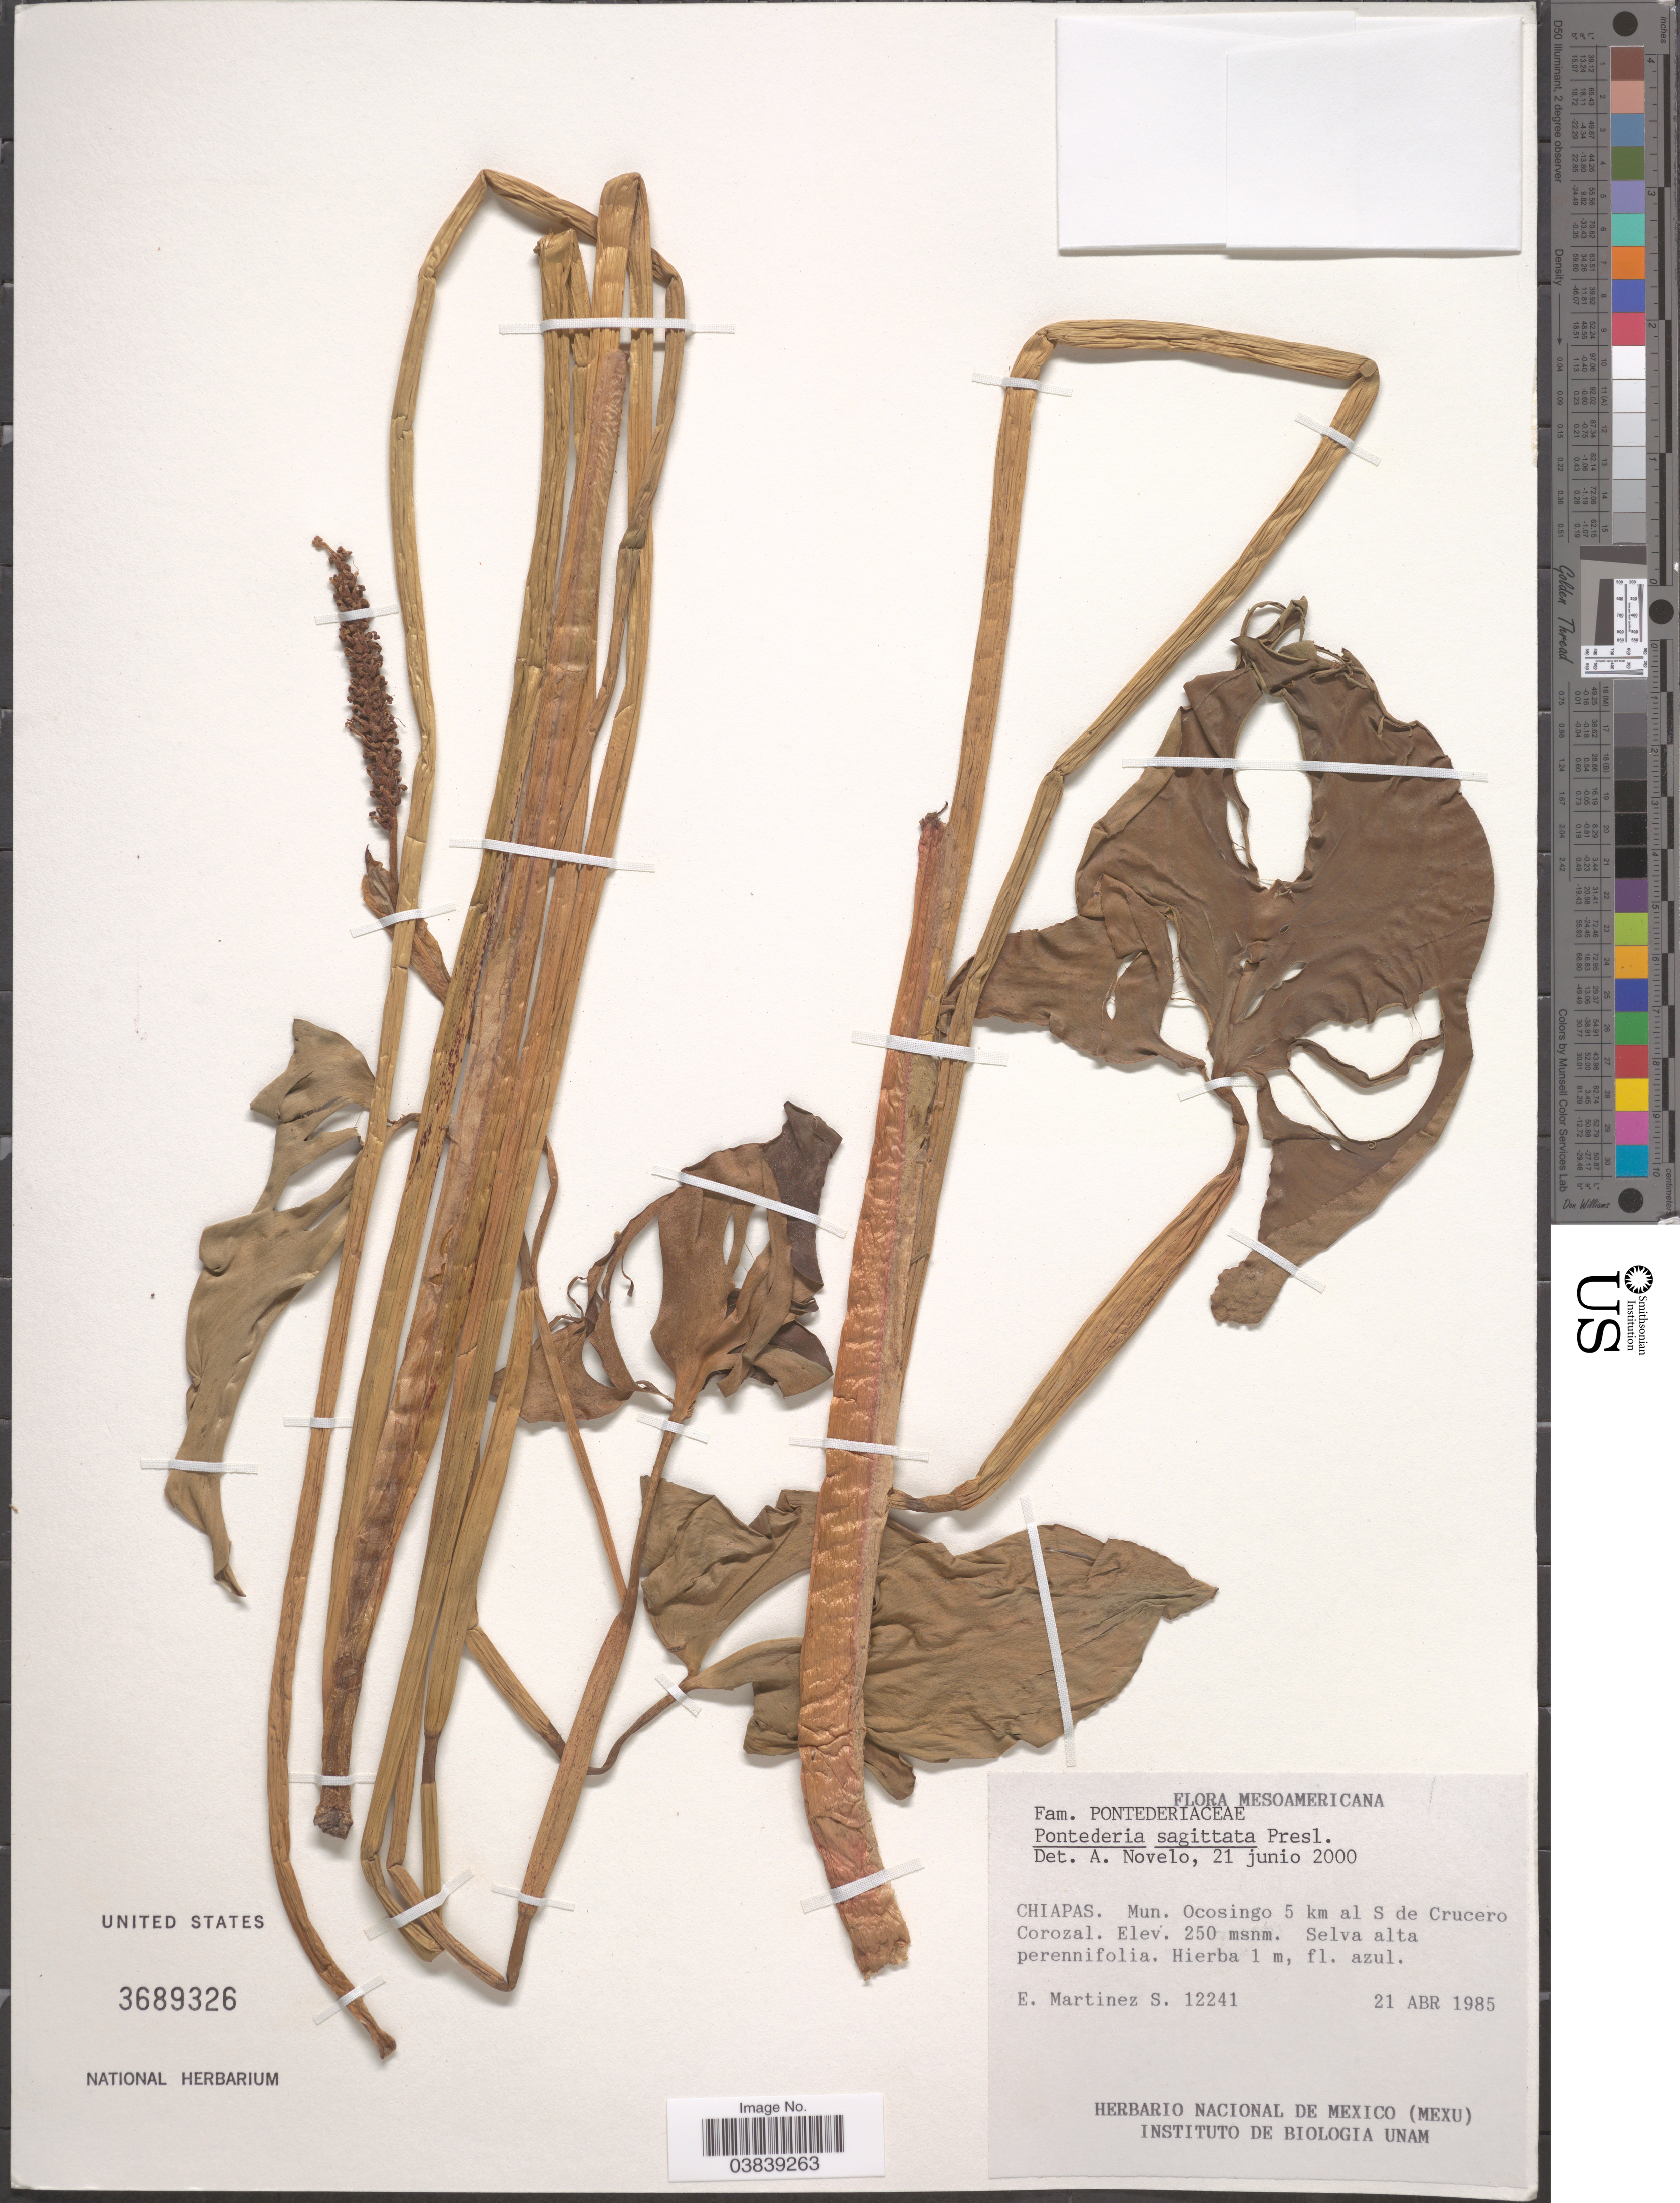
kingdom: Plantae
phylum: Tracheophyta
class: Liliopsida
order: Commelinales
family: Pontederiaceae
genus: Pontederia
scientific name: Pontederia sagittata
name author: C. Presl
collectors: E. M. Martínez S.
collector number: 12241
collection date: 1985-04-21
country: Mexico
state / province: Chiapas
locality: Mun. Ocosingo 5 km al S de Crucero Corozal.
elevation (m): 250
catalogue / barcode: US 3689326